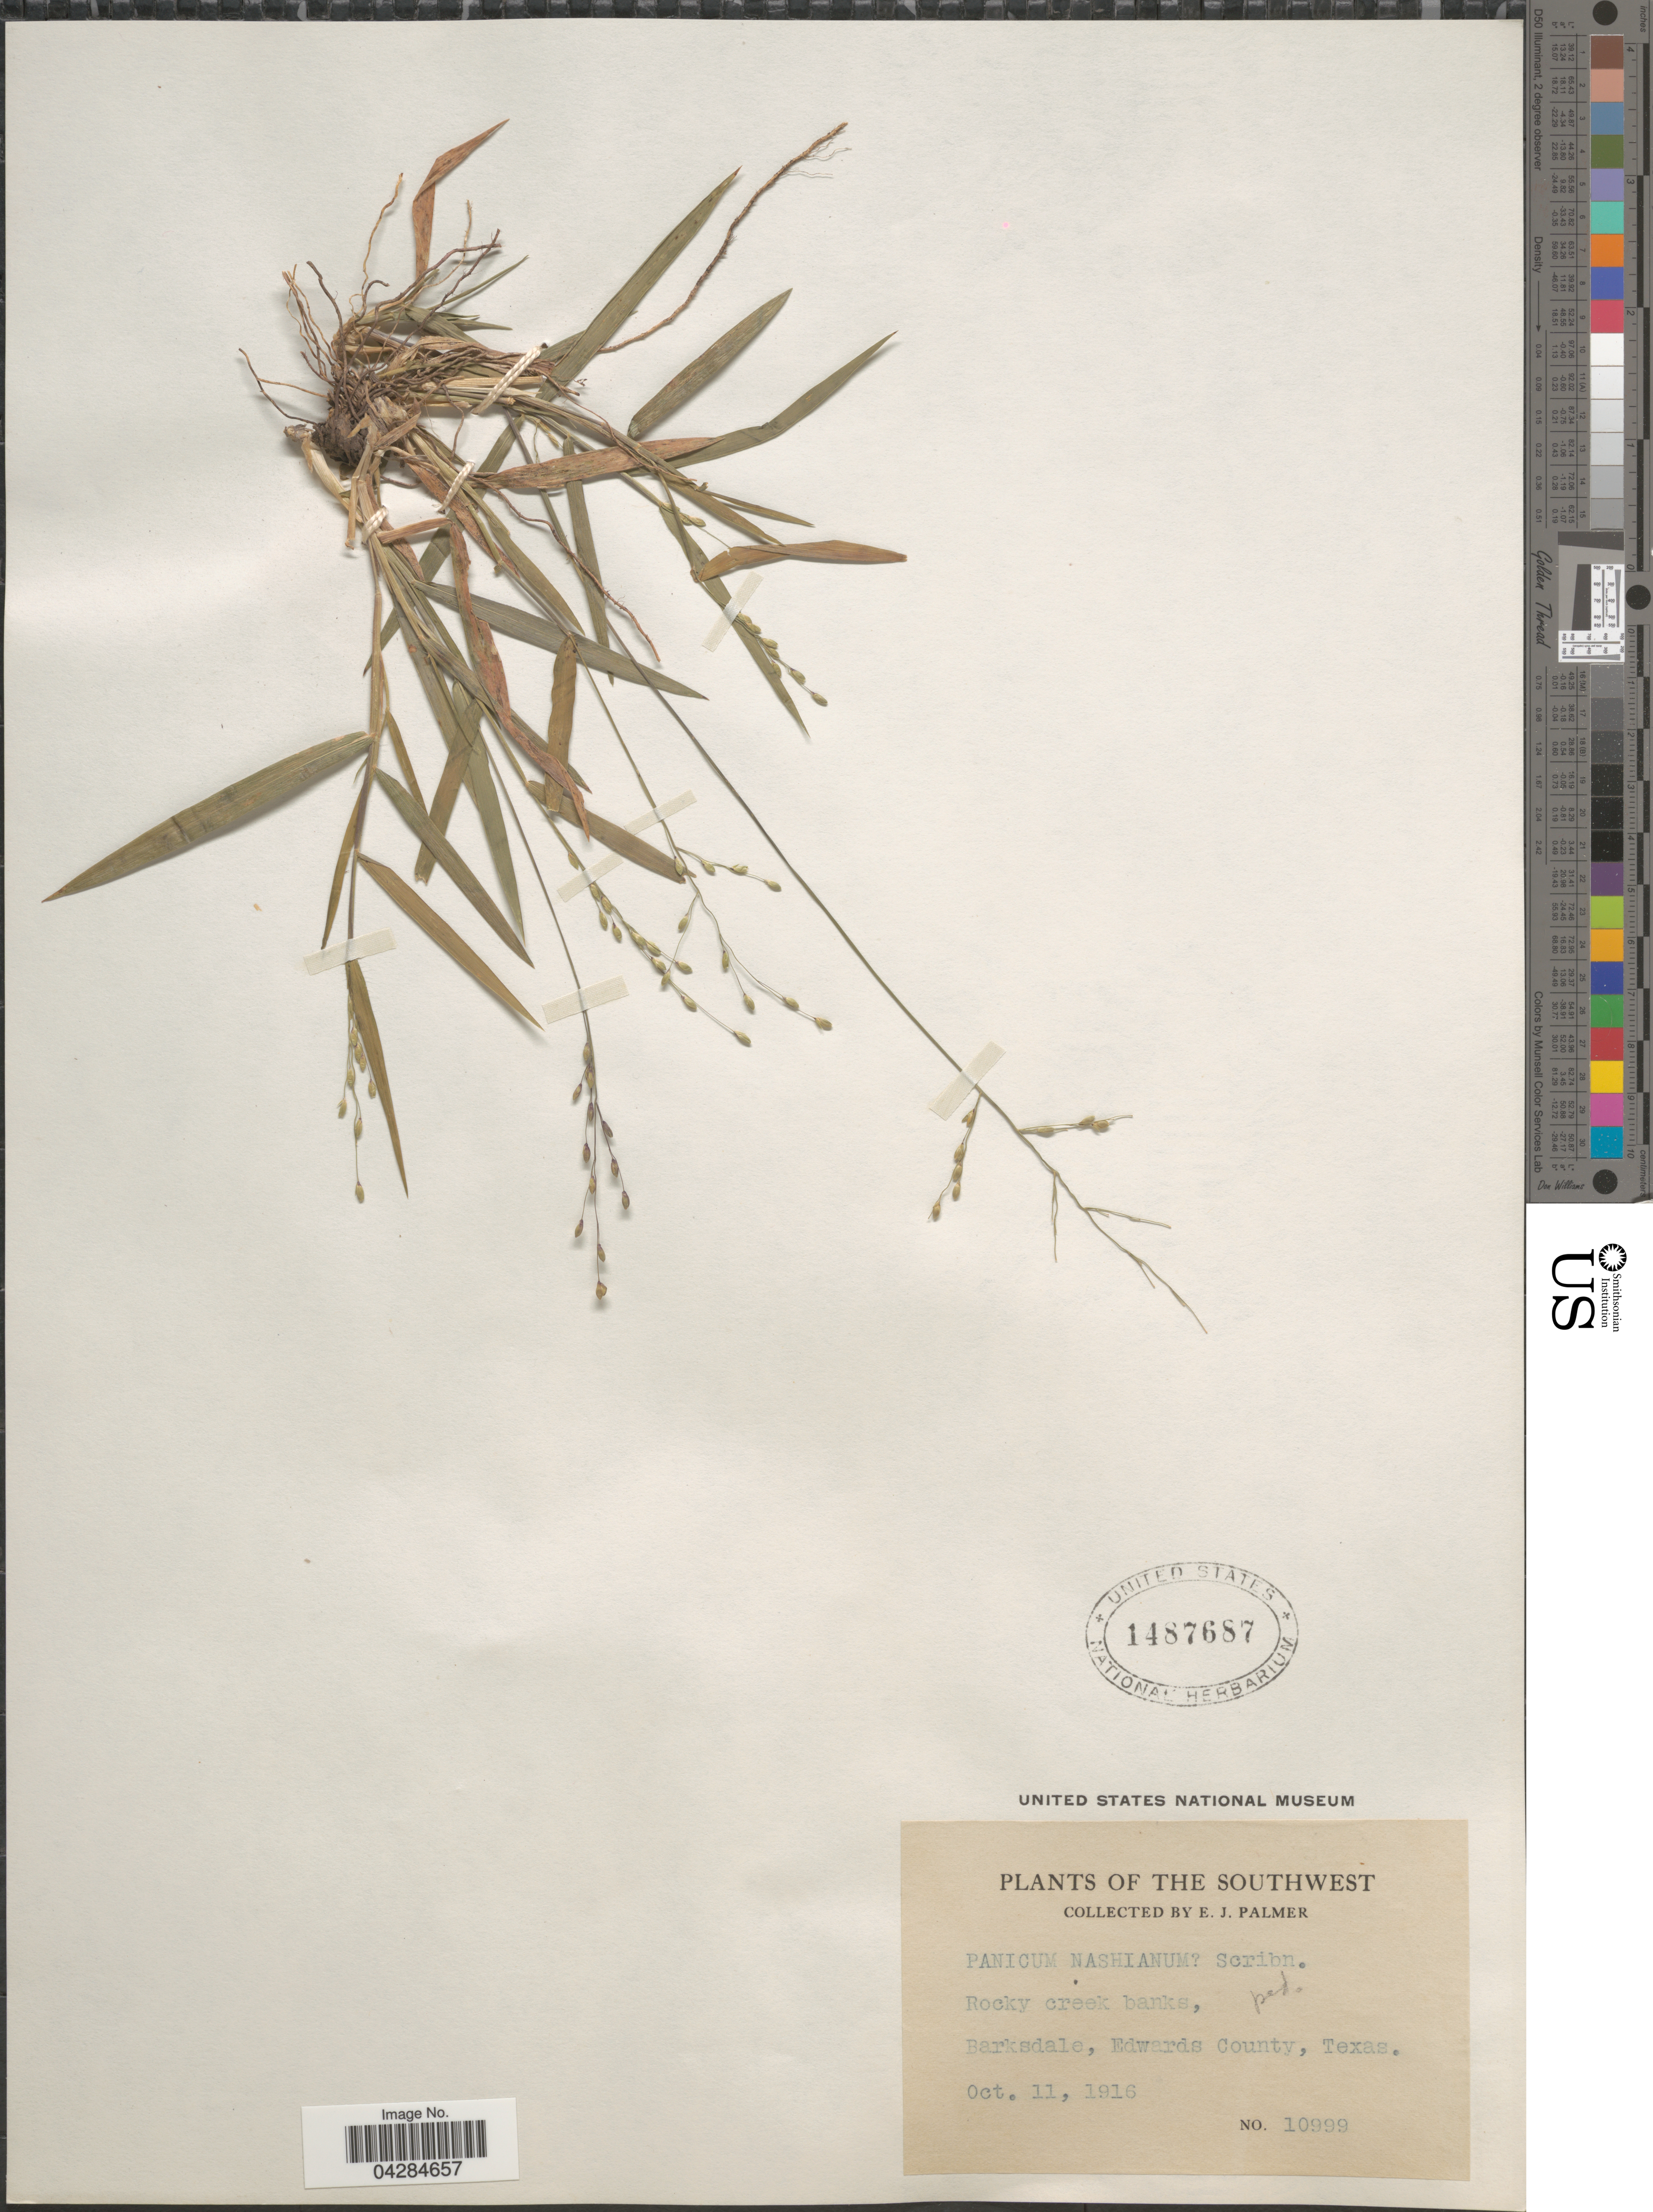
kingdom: Plantae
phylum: Tracheophyta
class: Liliopsida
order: Poales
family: Poaceae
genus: Dichanthelium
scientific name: Dichanthelium pedicellatum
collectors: E. J. Palmer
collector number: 10999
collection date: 1916-10-11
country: United States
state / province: Texas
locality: The Southwest. Rocky creek banks, Barksdale, Edwards County.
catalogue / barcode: US 1487687